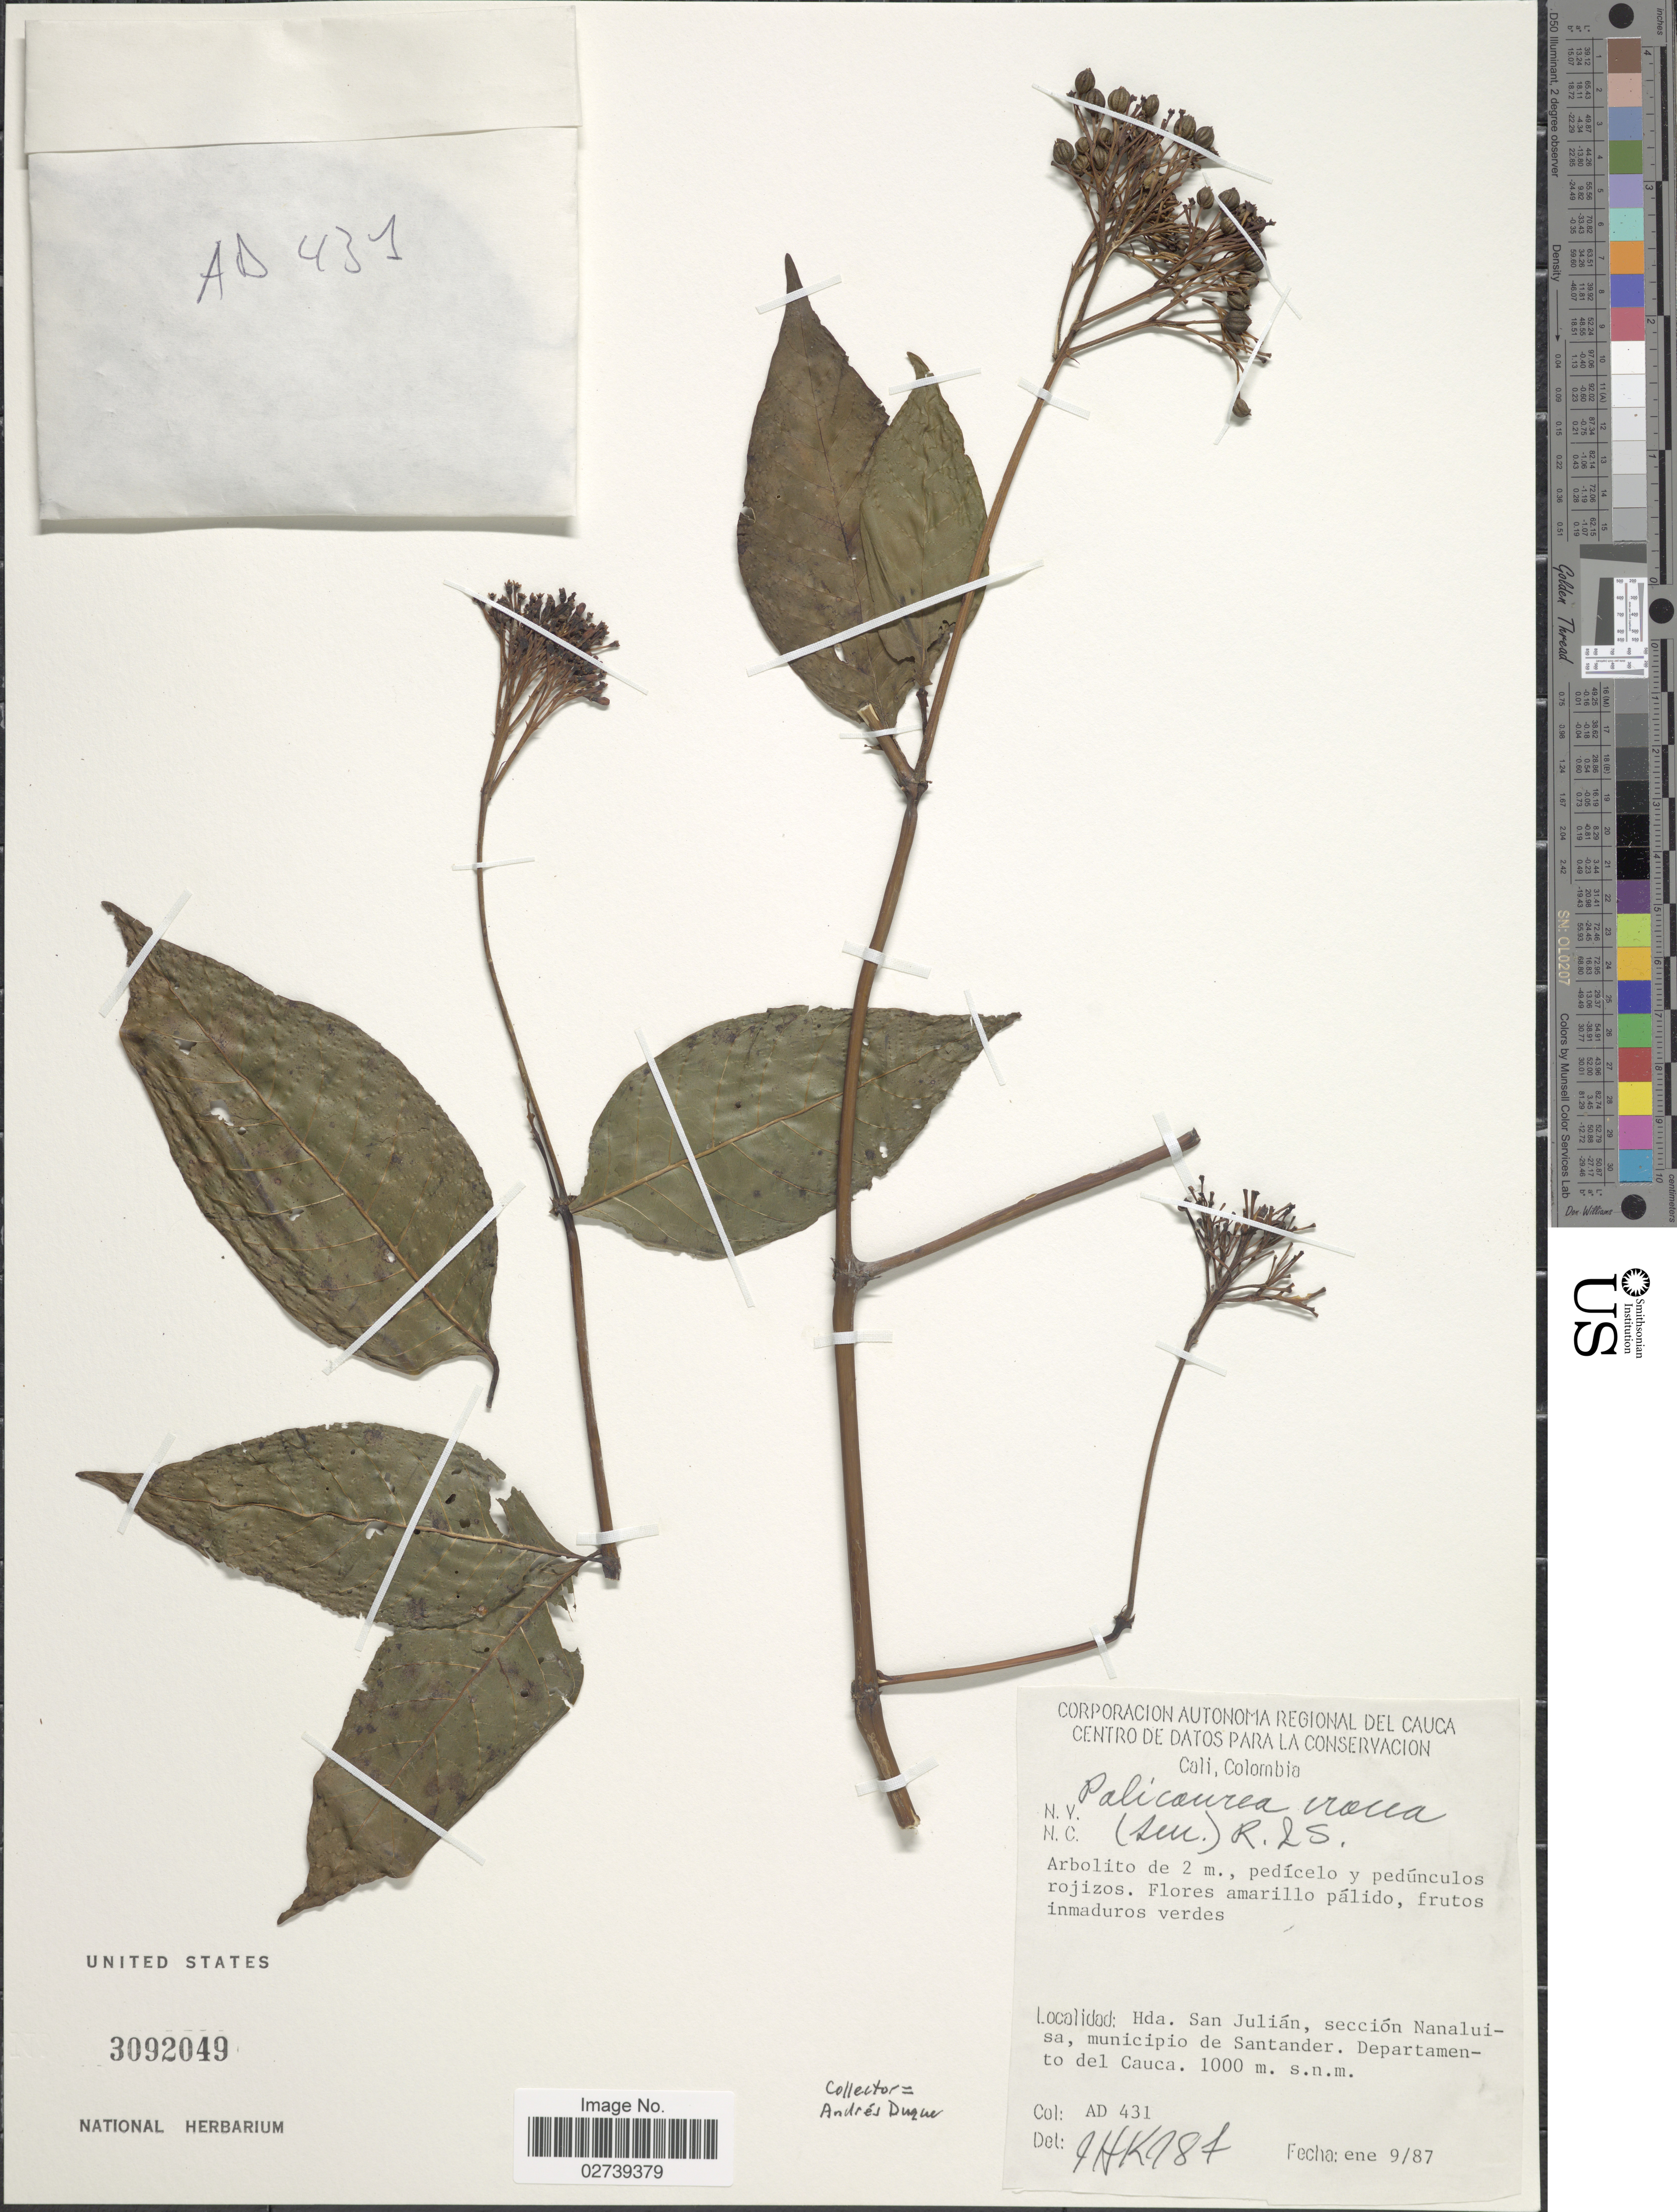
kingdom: Plantae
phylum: Tracheophyta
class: Magnoliopsida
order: Gentianales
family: Rubiaceae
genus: Palicourea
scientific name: Palicourea crocea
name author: (Sw.) Schult.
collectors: A. Duque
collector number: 431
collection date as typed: Transcribed d/m/y: 9/1/87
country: Colombia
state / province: Cauca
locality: Hda. San Julian, seccion Nanaluisa, municipio de Santander.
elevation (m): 1000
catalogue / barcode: US 3092049